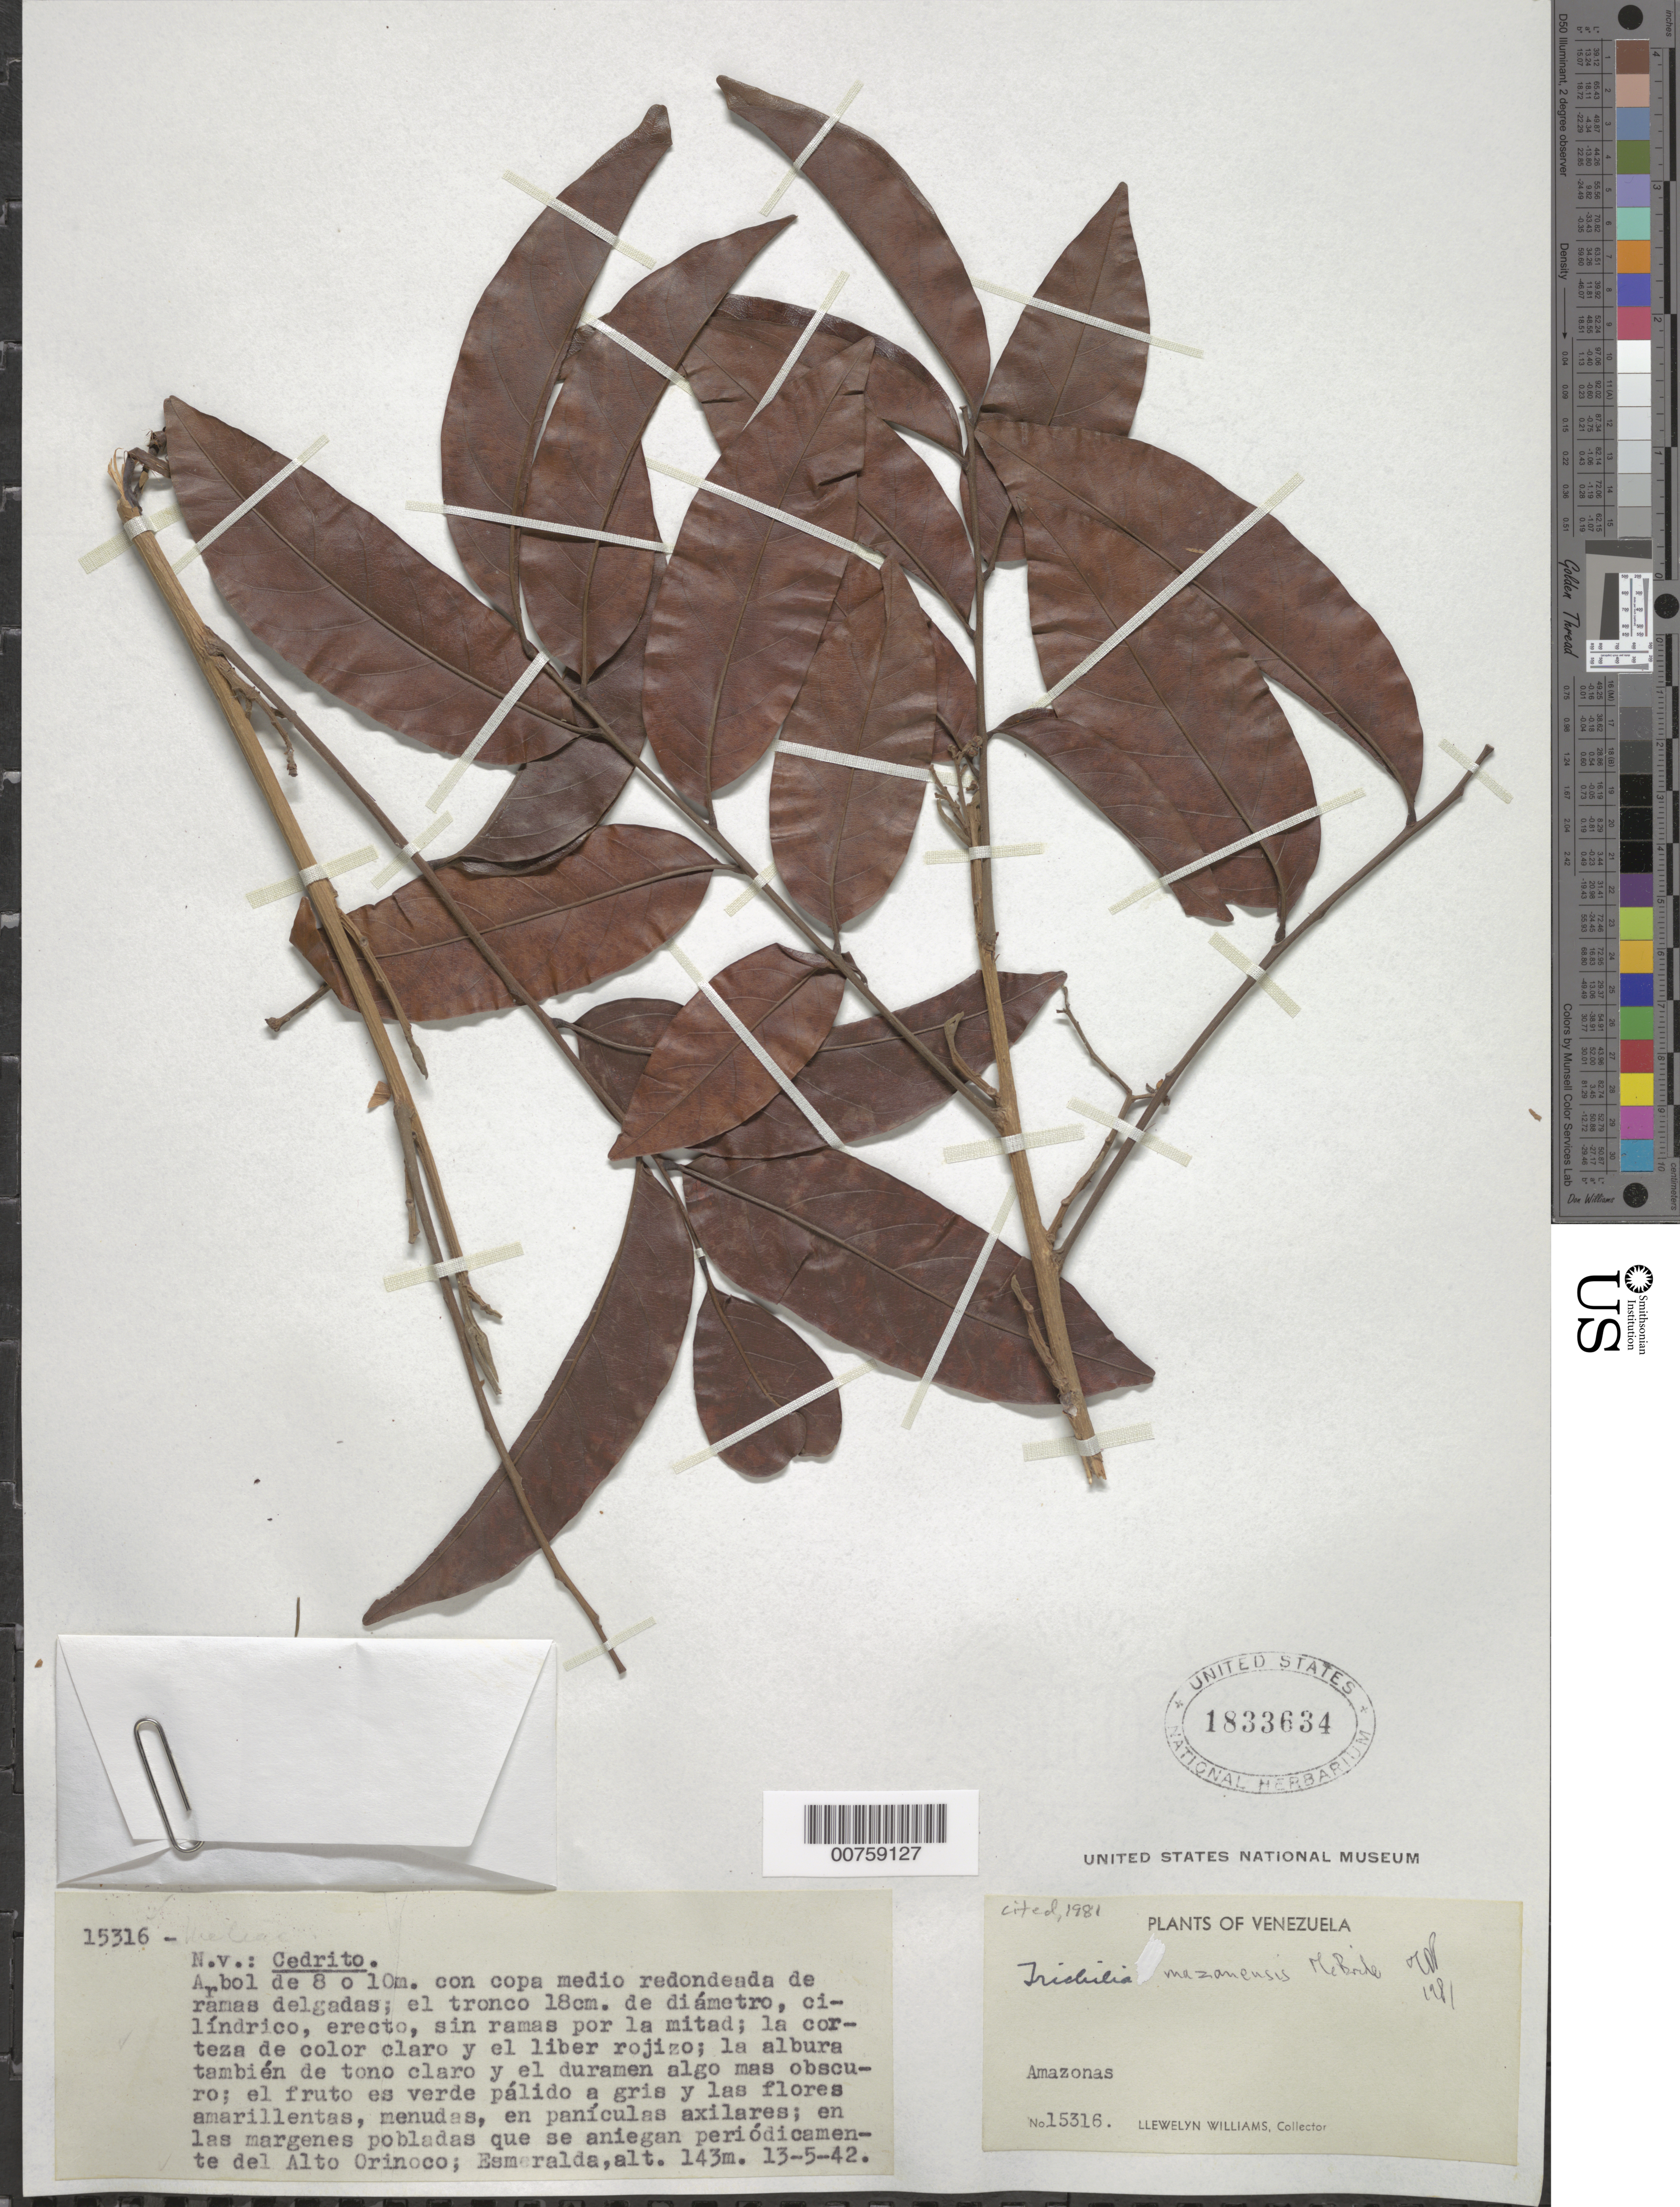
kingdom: Plantae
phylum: Tracheophyta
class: Magnoliopsida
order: Sapindales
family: Meliaceae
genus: Trichilia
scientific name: Trichilia mazanensis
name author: J.F. Macbr.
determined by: Pennington, T. D., (K)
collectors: Ll. Williams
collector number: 15316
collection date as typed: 13-May-42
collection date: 1942-05-13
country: Venezuela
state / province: Amazonas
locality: Esmeralda, Alto Orinoco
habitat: Margenes pobladas que se aniegan periodicamente del rio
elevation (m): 143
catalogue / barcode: US 1833634